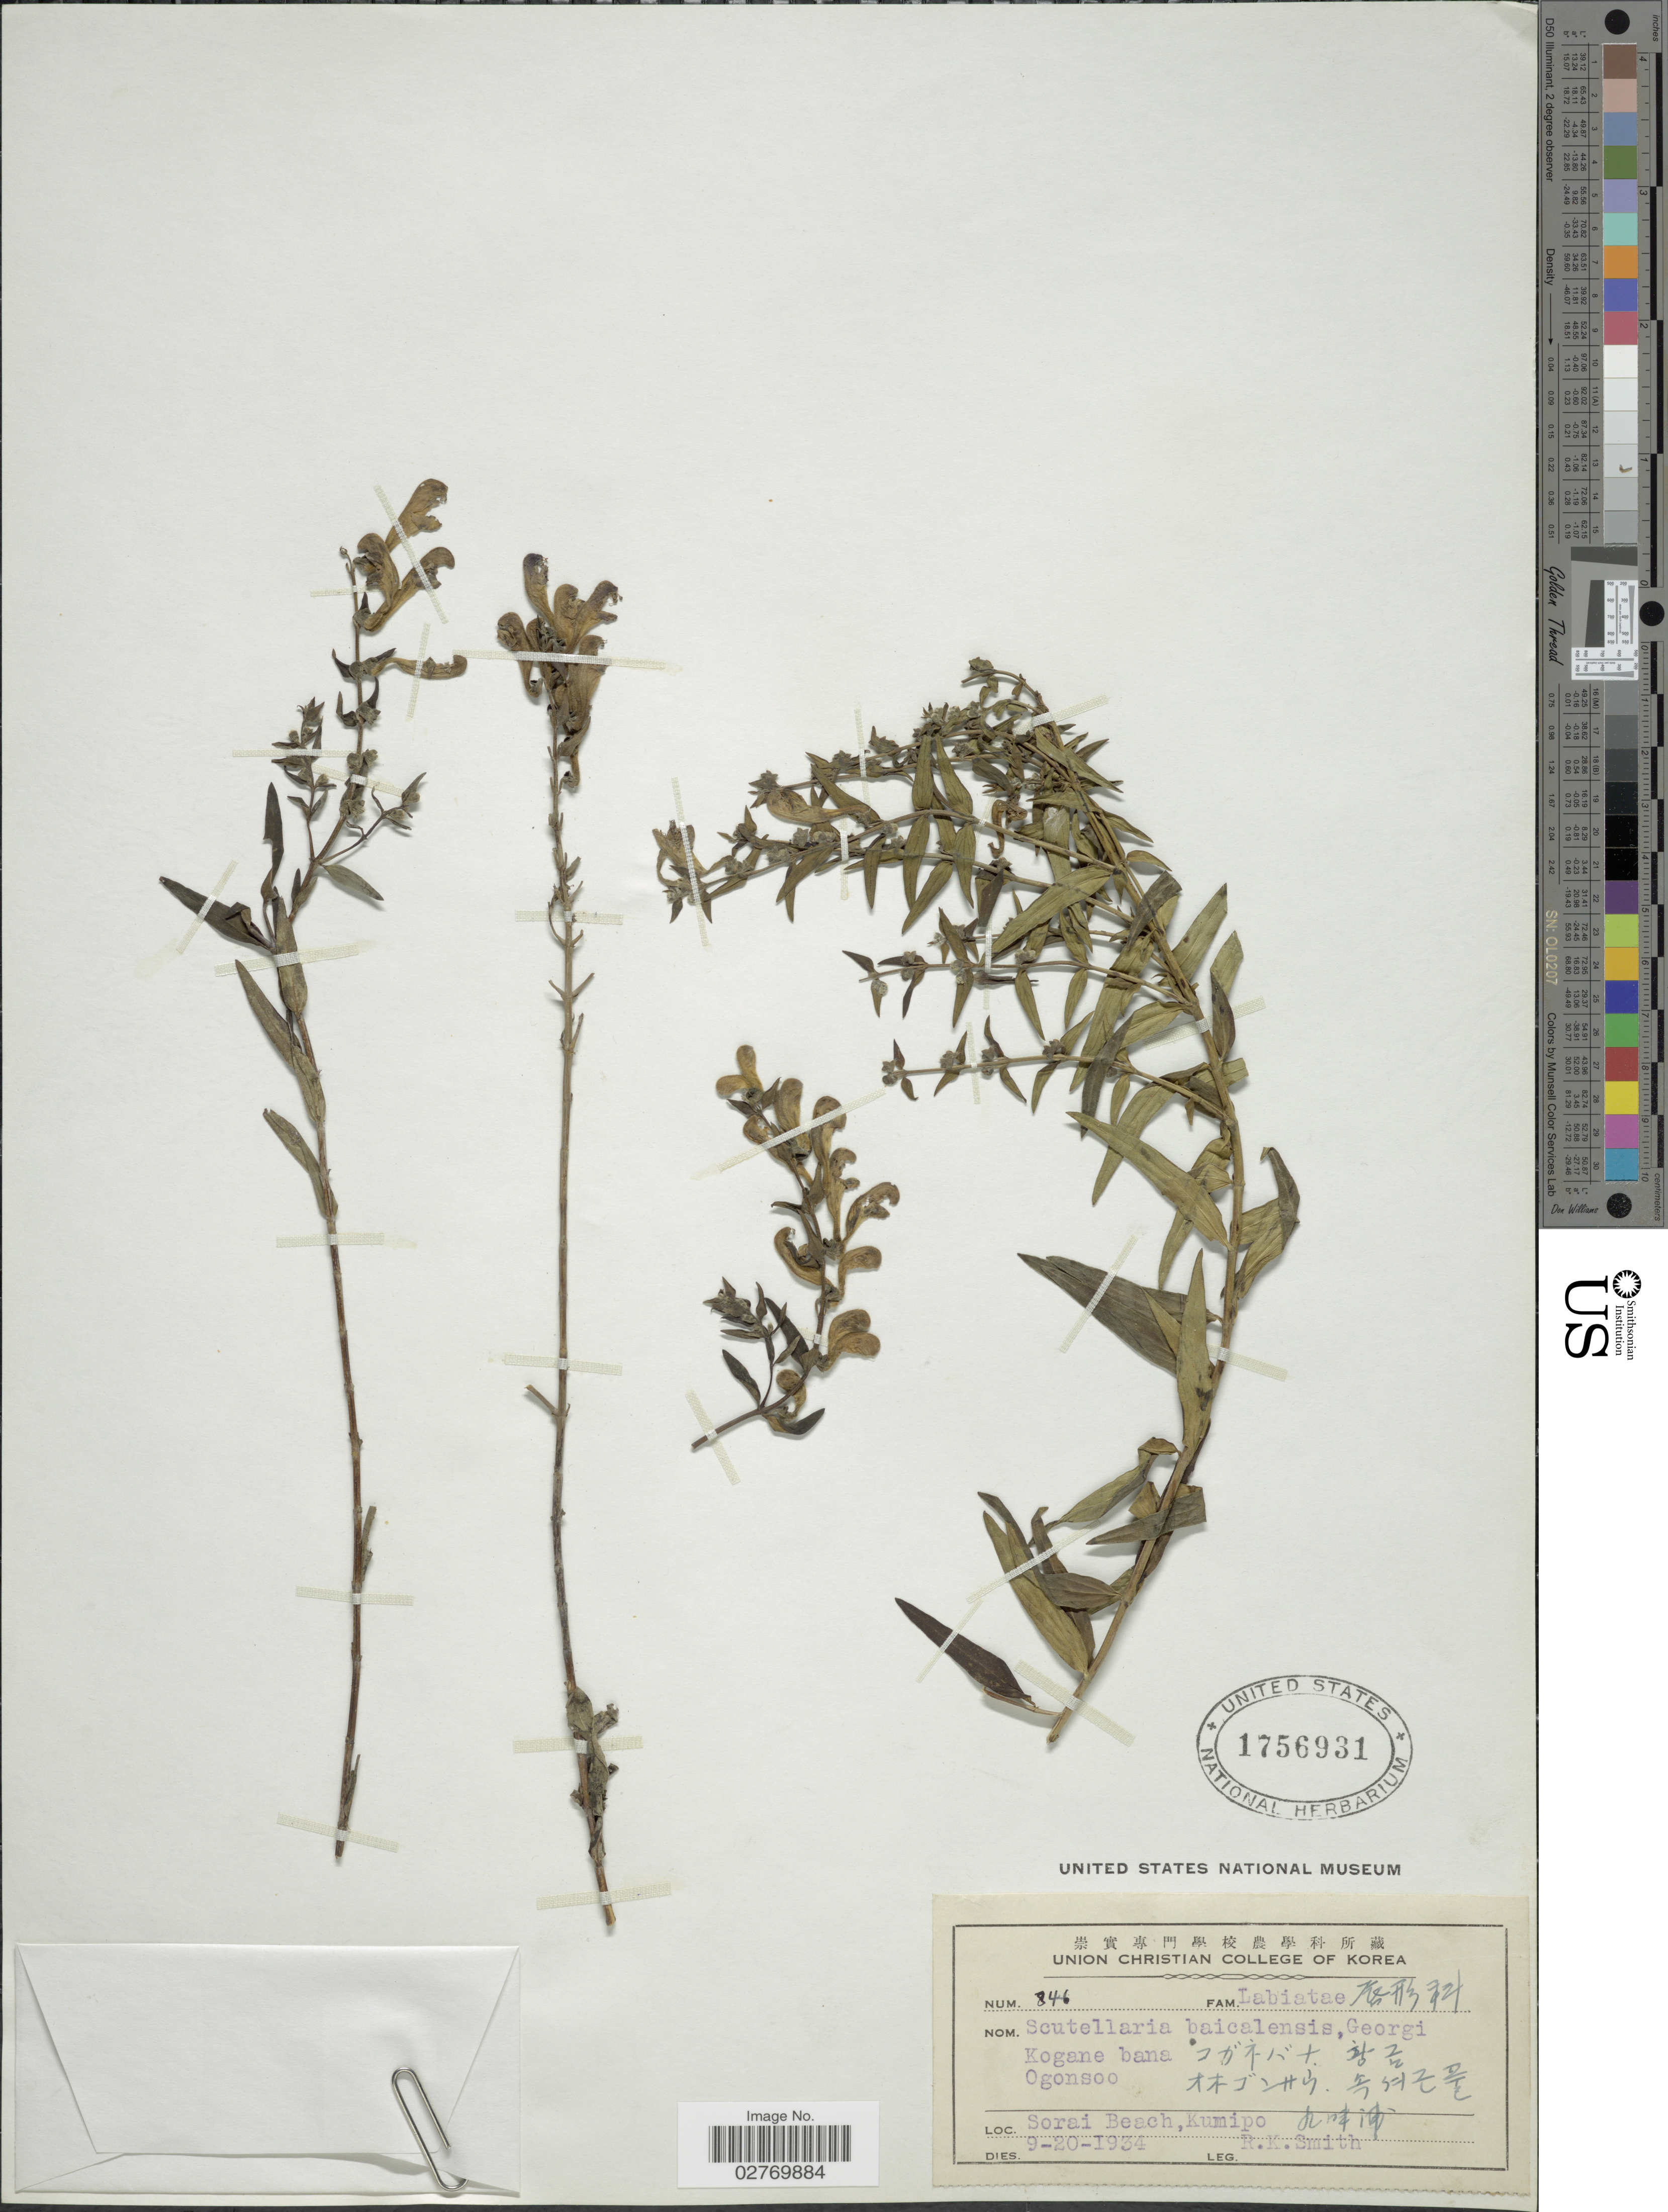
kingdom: Plantae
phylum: Tracheophyta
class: Magnoliopsida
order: Lamiales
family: Lamiaceae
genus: Scutellaria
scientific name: Scutellaria baicalensis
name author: Georgi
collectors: R. Smith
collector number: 846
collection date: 1934-09-20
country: North Korea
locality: Kogane bana. Ogonsoo. Sorai Beach, Kumipo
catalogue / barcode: US 1756931